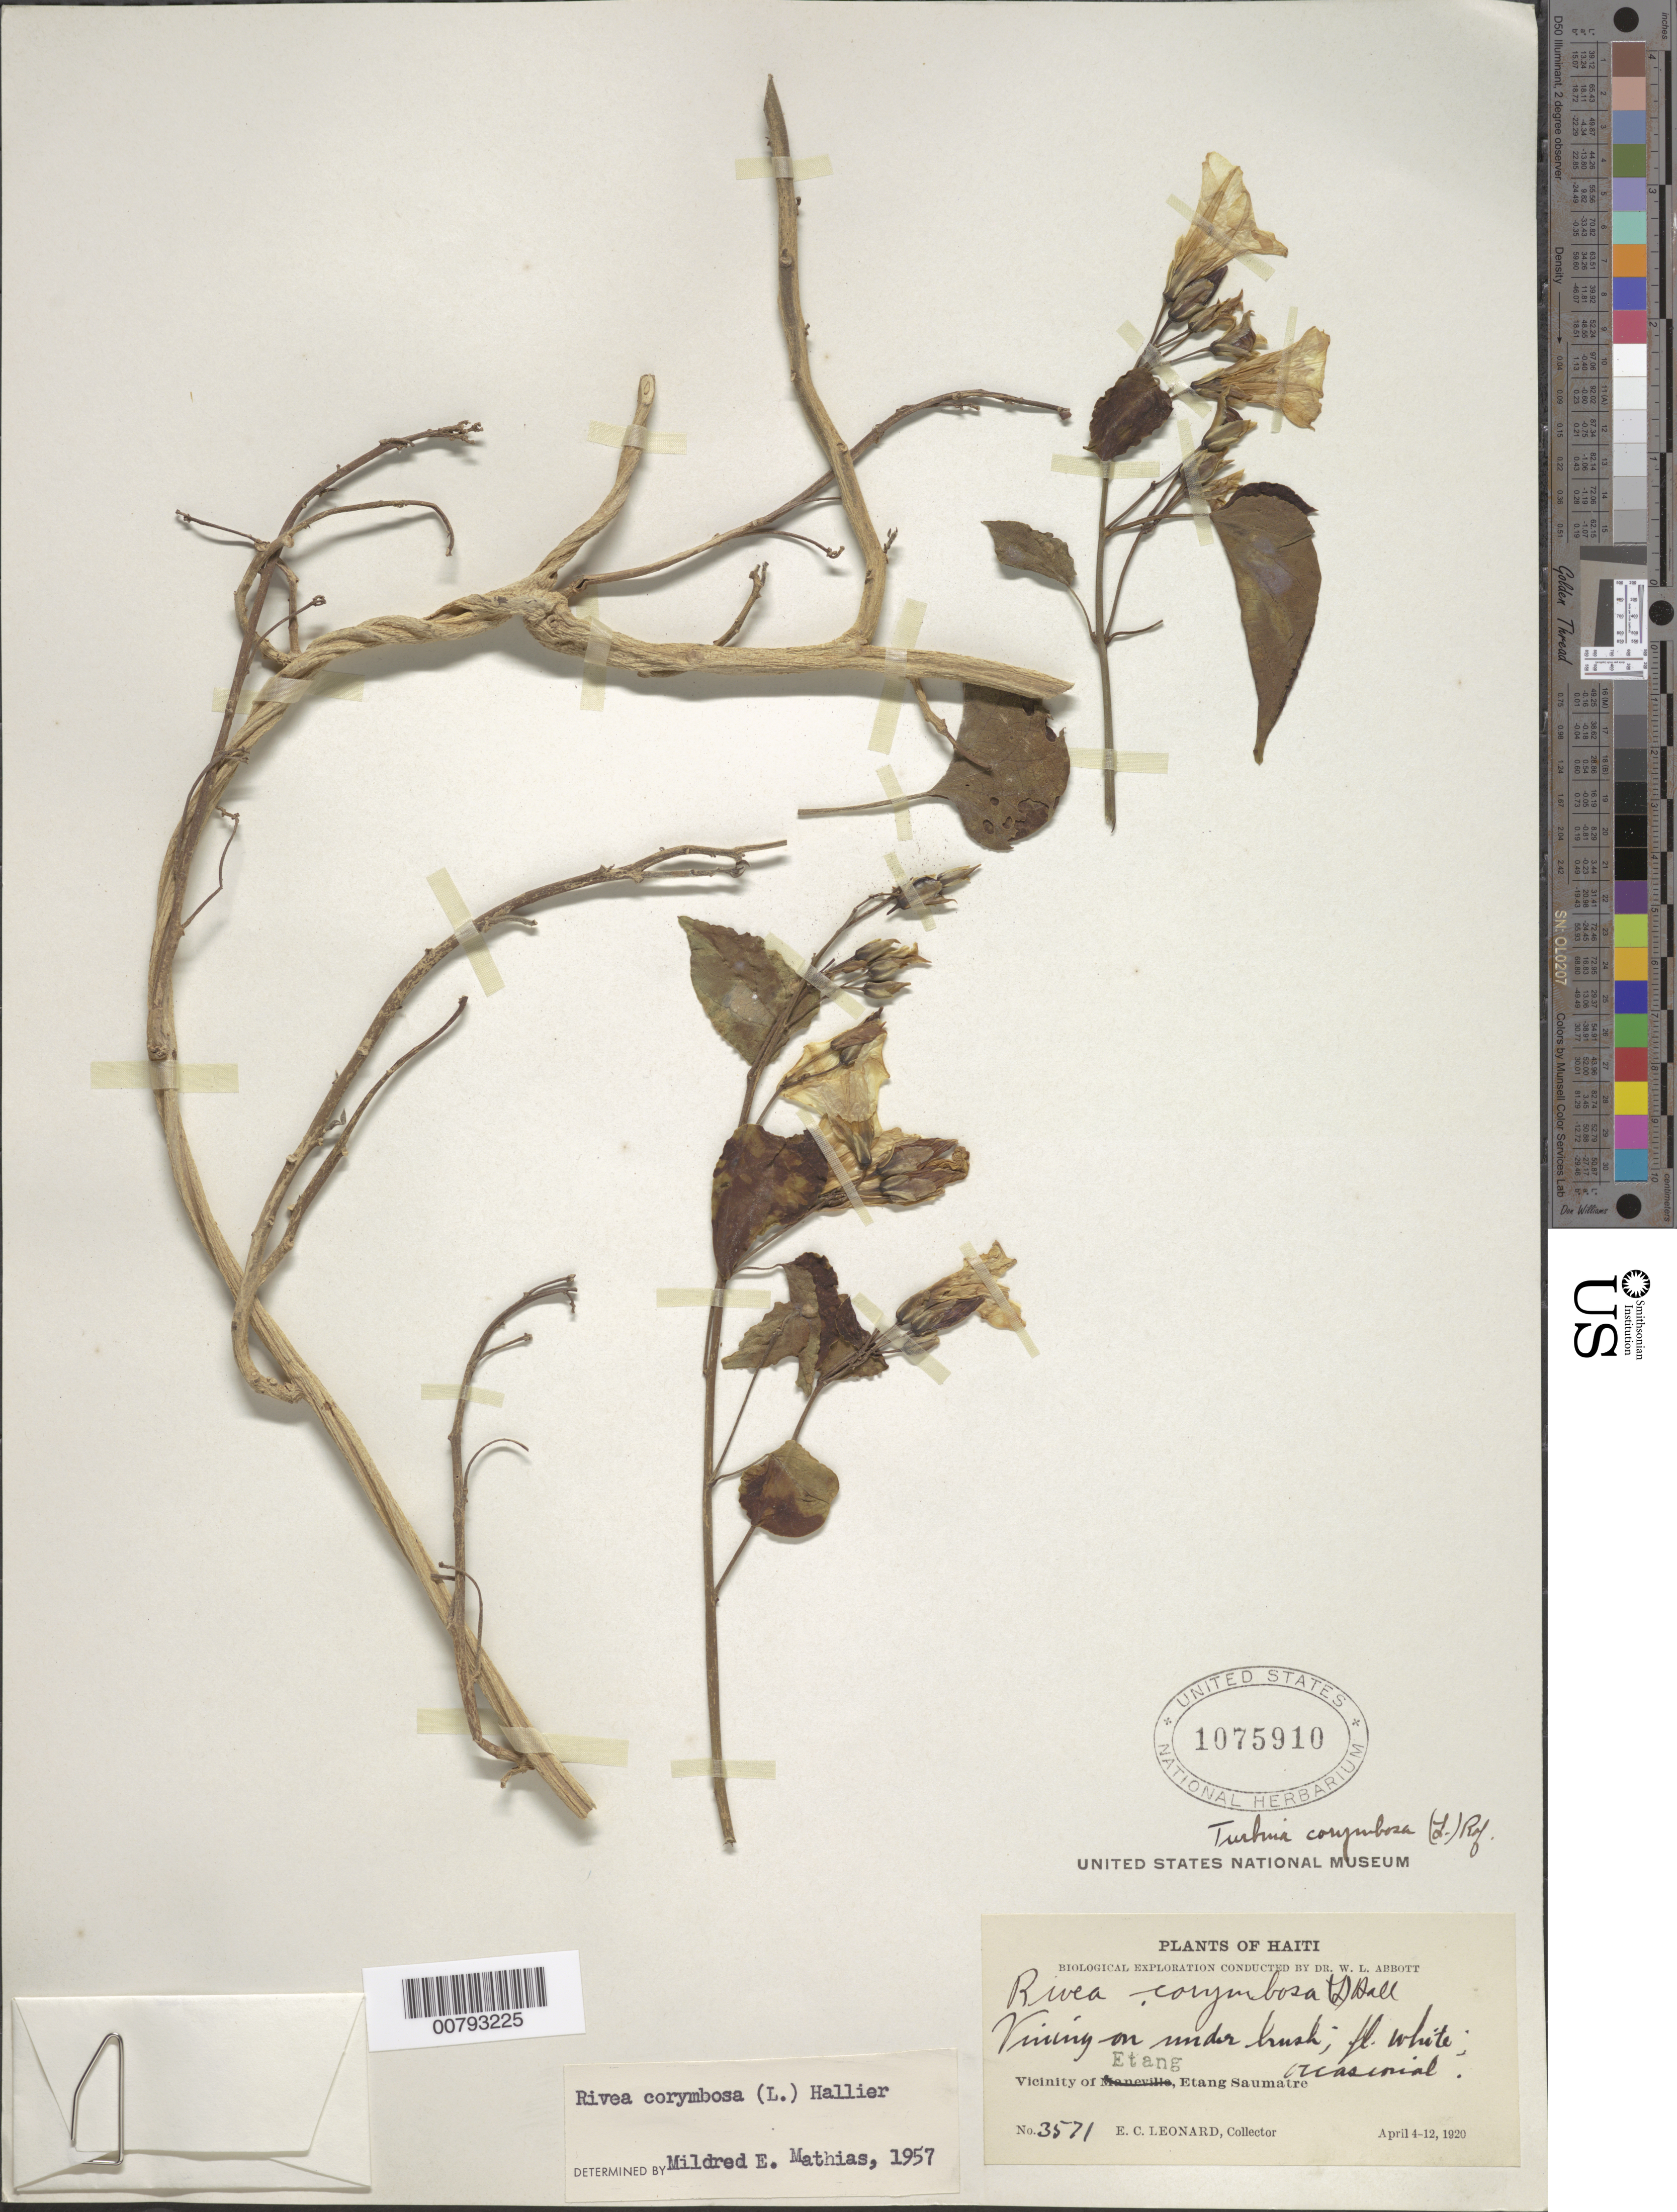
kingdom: Plantae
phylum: Tracheophyta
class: Magnoliopsida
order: Solanales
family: Convolvulaceae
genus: Turbina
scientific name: Turbina corymbosa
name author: (L.) Raf.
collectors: E. C. Leonard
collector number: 3571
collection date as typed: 04 Apr 1920 to 12 Apr 1920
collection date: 1920-04-04/1920-04-12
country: Haiti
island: Hispaniola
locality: Etang Saumatre, vicinity of Etang.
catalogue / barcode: US 1075910